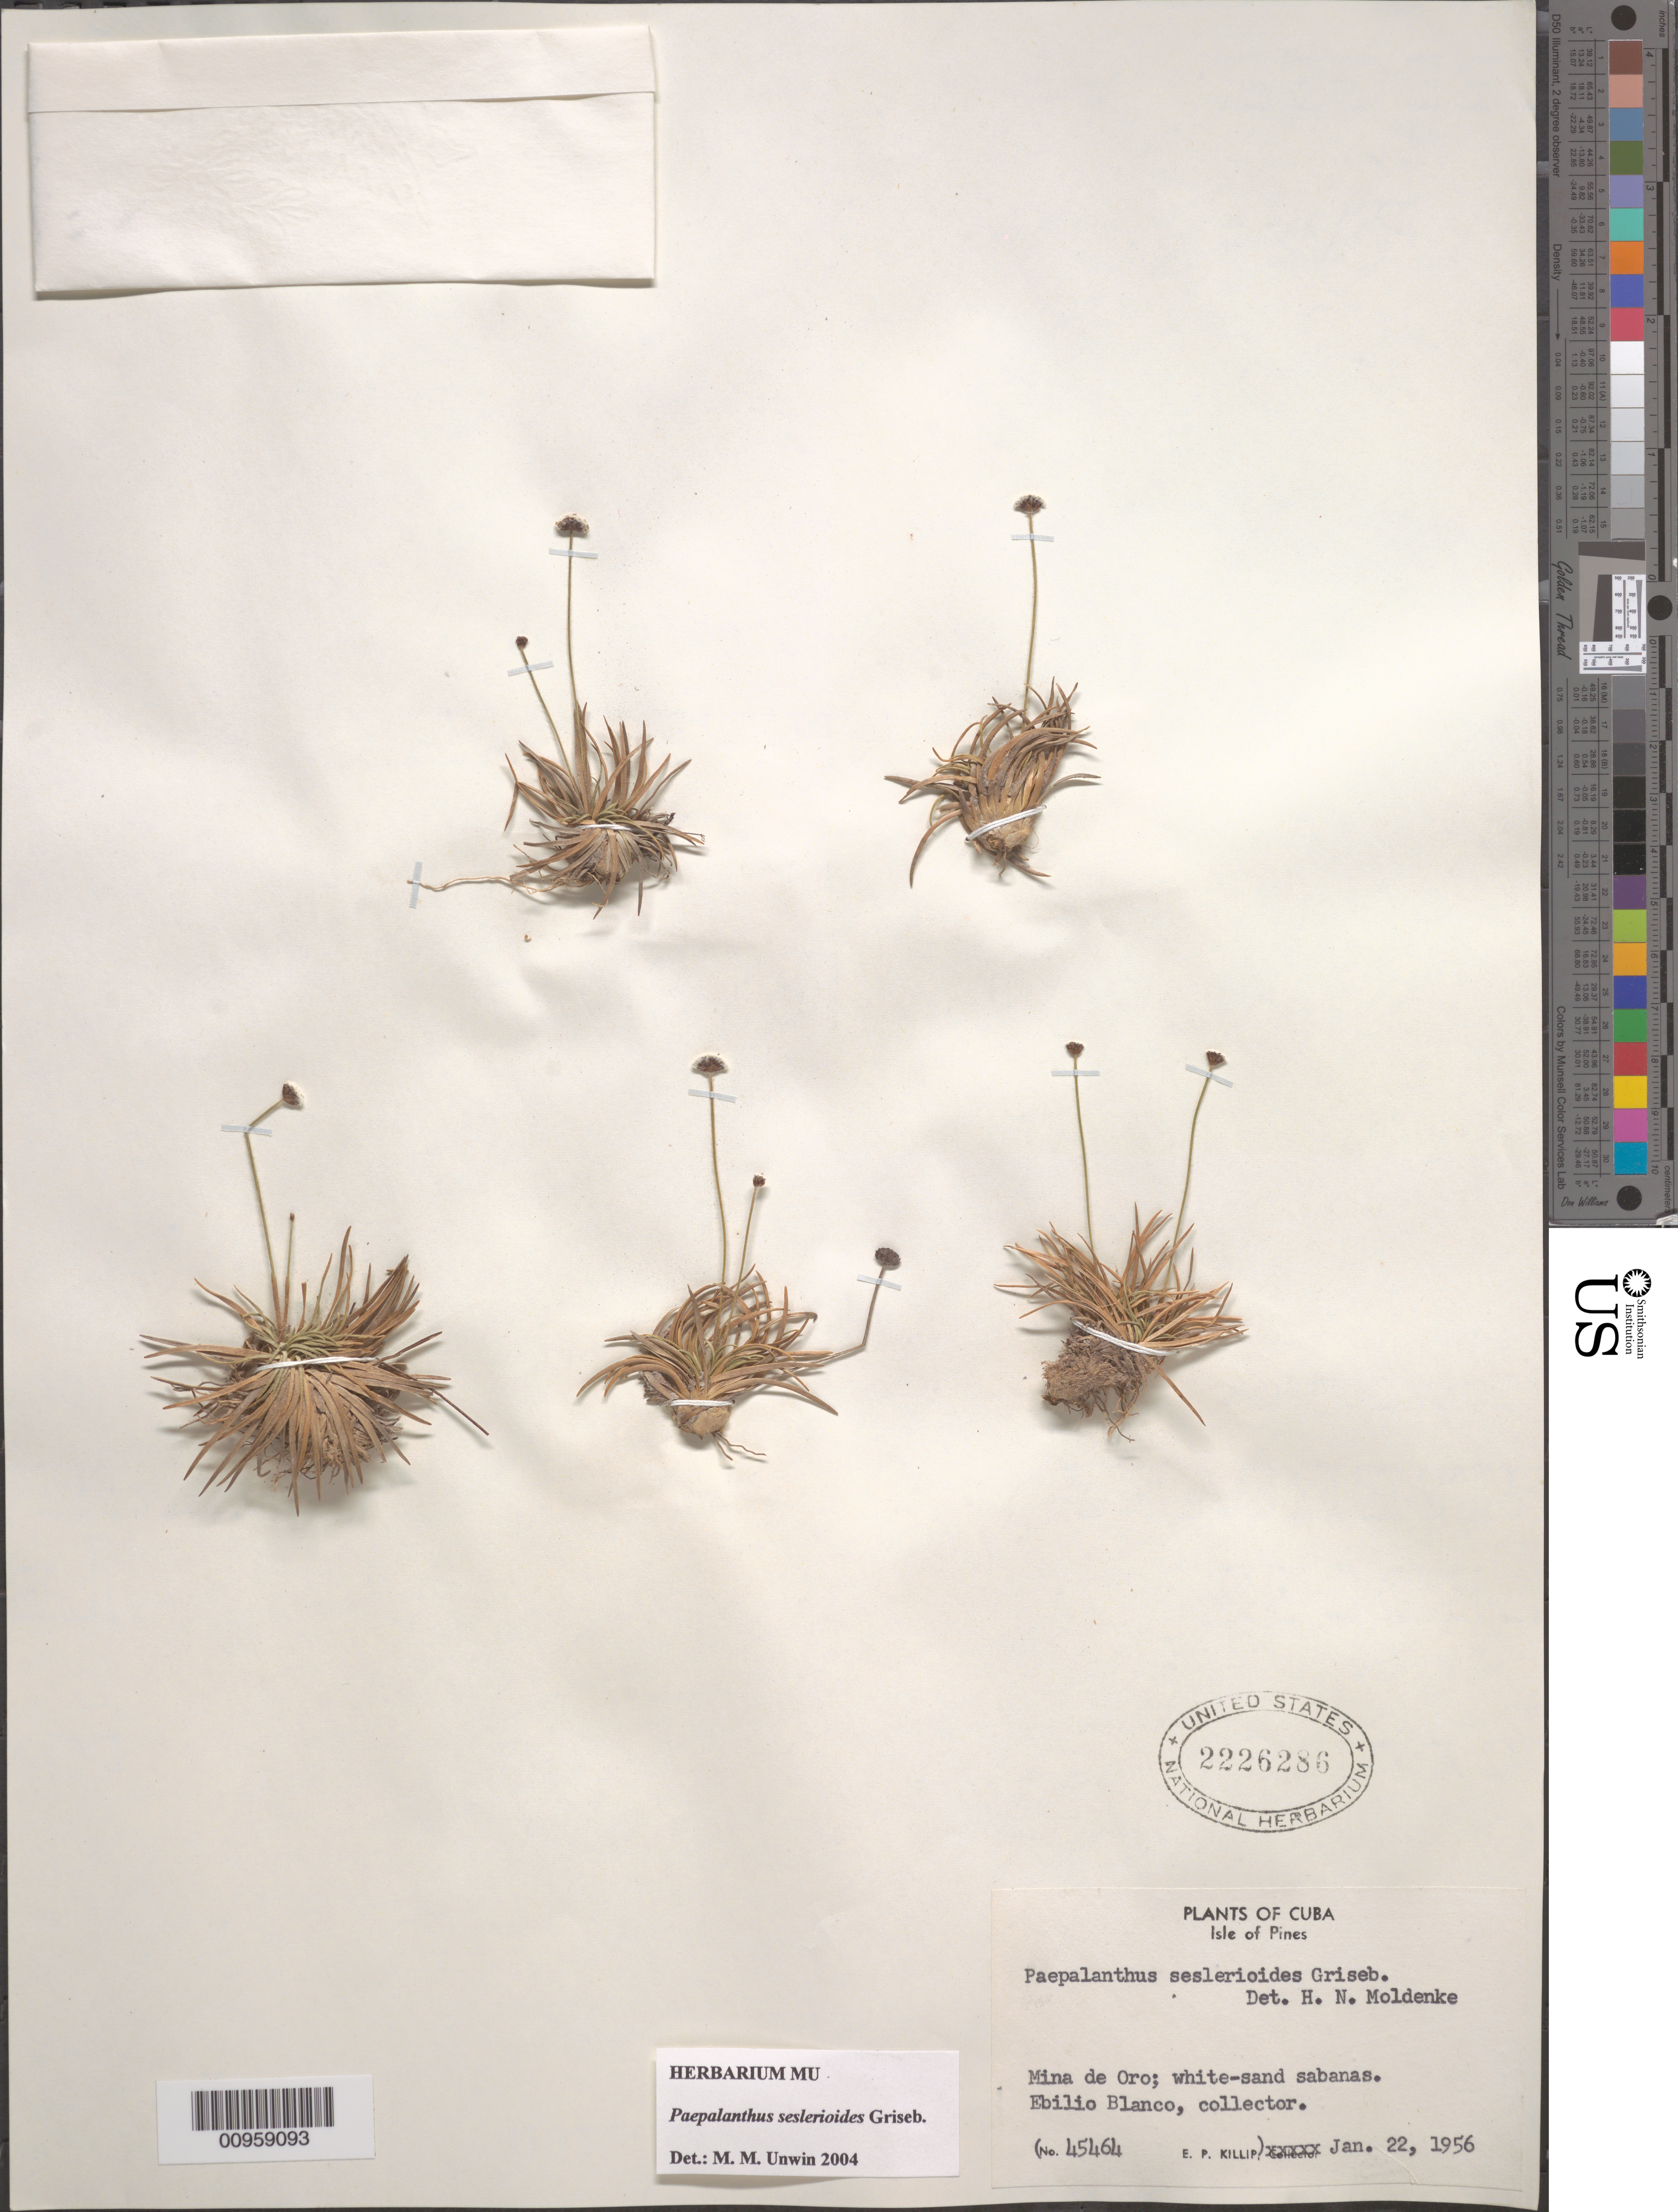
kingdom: Plantae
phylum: Tracheophyta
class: Liliopsida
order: Poales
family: Eriocaulaceae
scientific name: Giuliettia seslerioides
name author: (Griseb.) Andrino & Sano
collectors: E. Blanco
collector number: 45464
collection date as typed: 22 Jan 1956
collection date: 1956-01-22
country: Cuba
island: Isla de la Juventud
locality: Mina de Oro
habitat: White-sand sabanas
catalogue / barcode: US 2226286